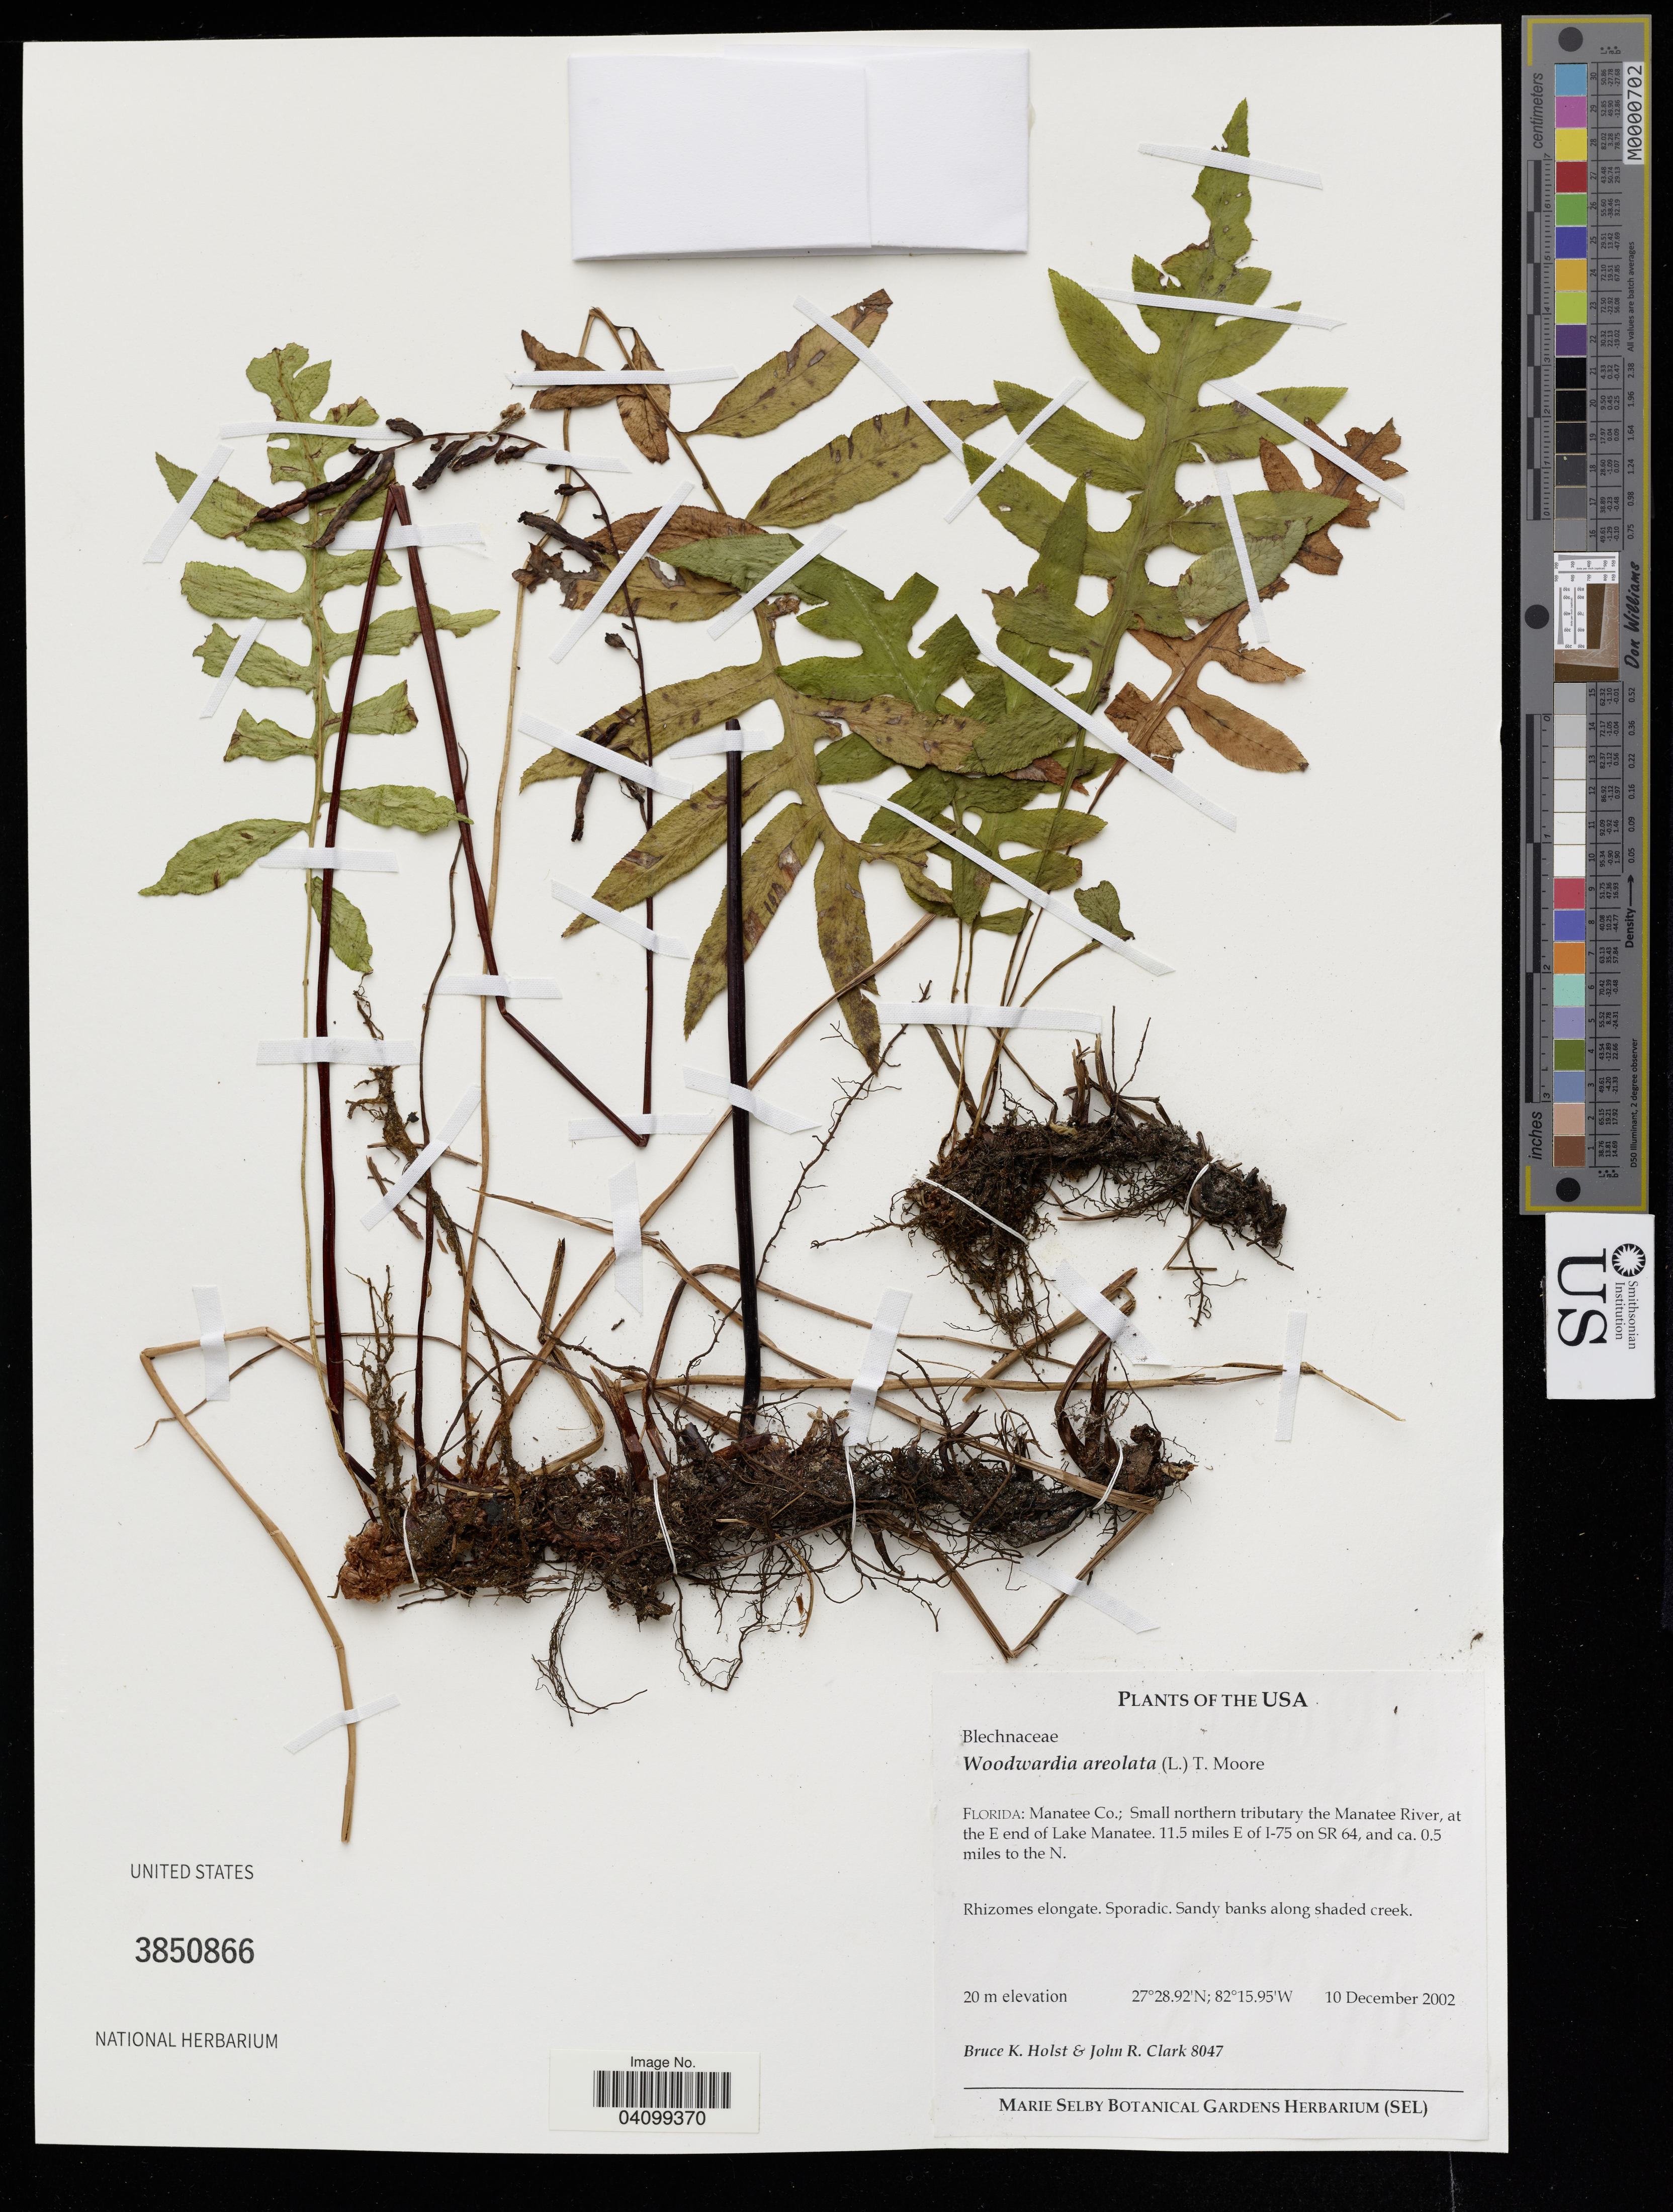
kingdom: Plantae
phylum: Tracheophyta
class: Polypodiopsida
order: Polypodiales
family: Blechnaceae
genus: Woodwardia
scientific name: Woodwardia areolata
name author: (L.) T. Moore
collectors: B. Holst & J. R. Clark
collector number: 8047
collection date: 2002-12-10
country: United States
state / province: Florida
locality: Manatee Co.: Small northern tributary the Manatee River, at the E of Lake Manatee. 11.5 miles E of I-75 on SR 64, and ca. 0.5 miles to the N.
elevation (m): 20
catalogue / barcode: US 3850866